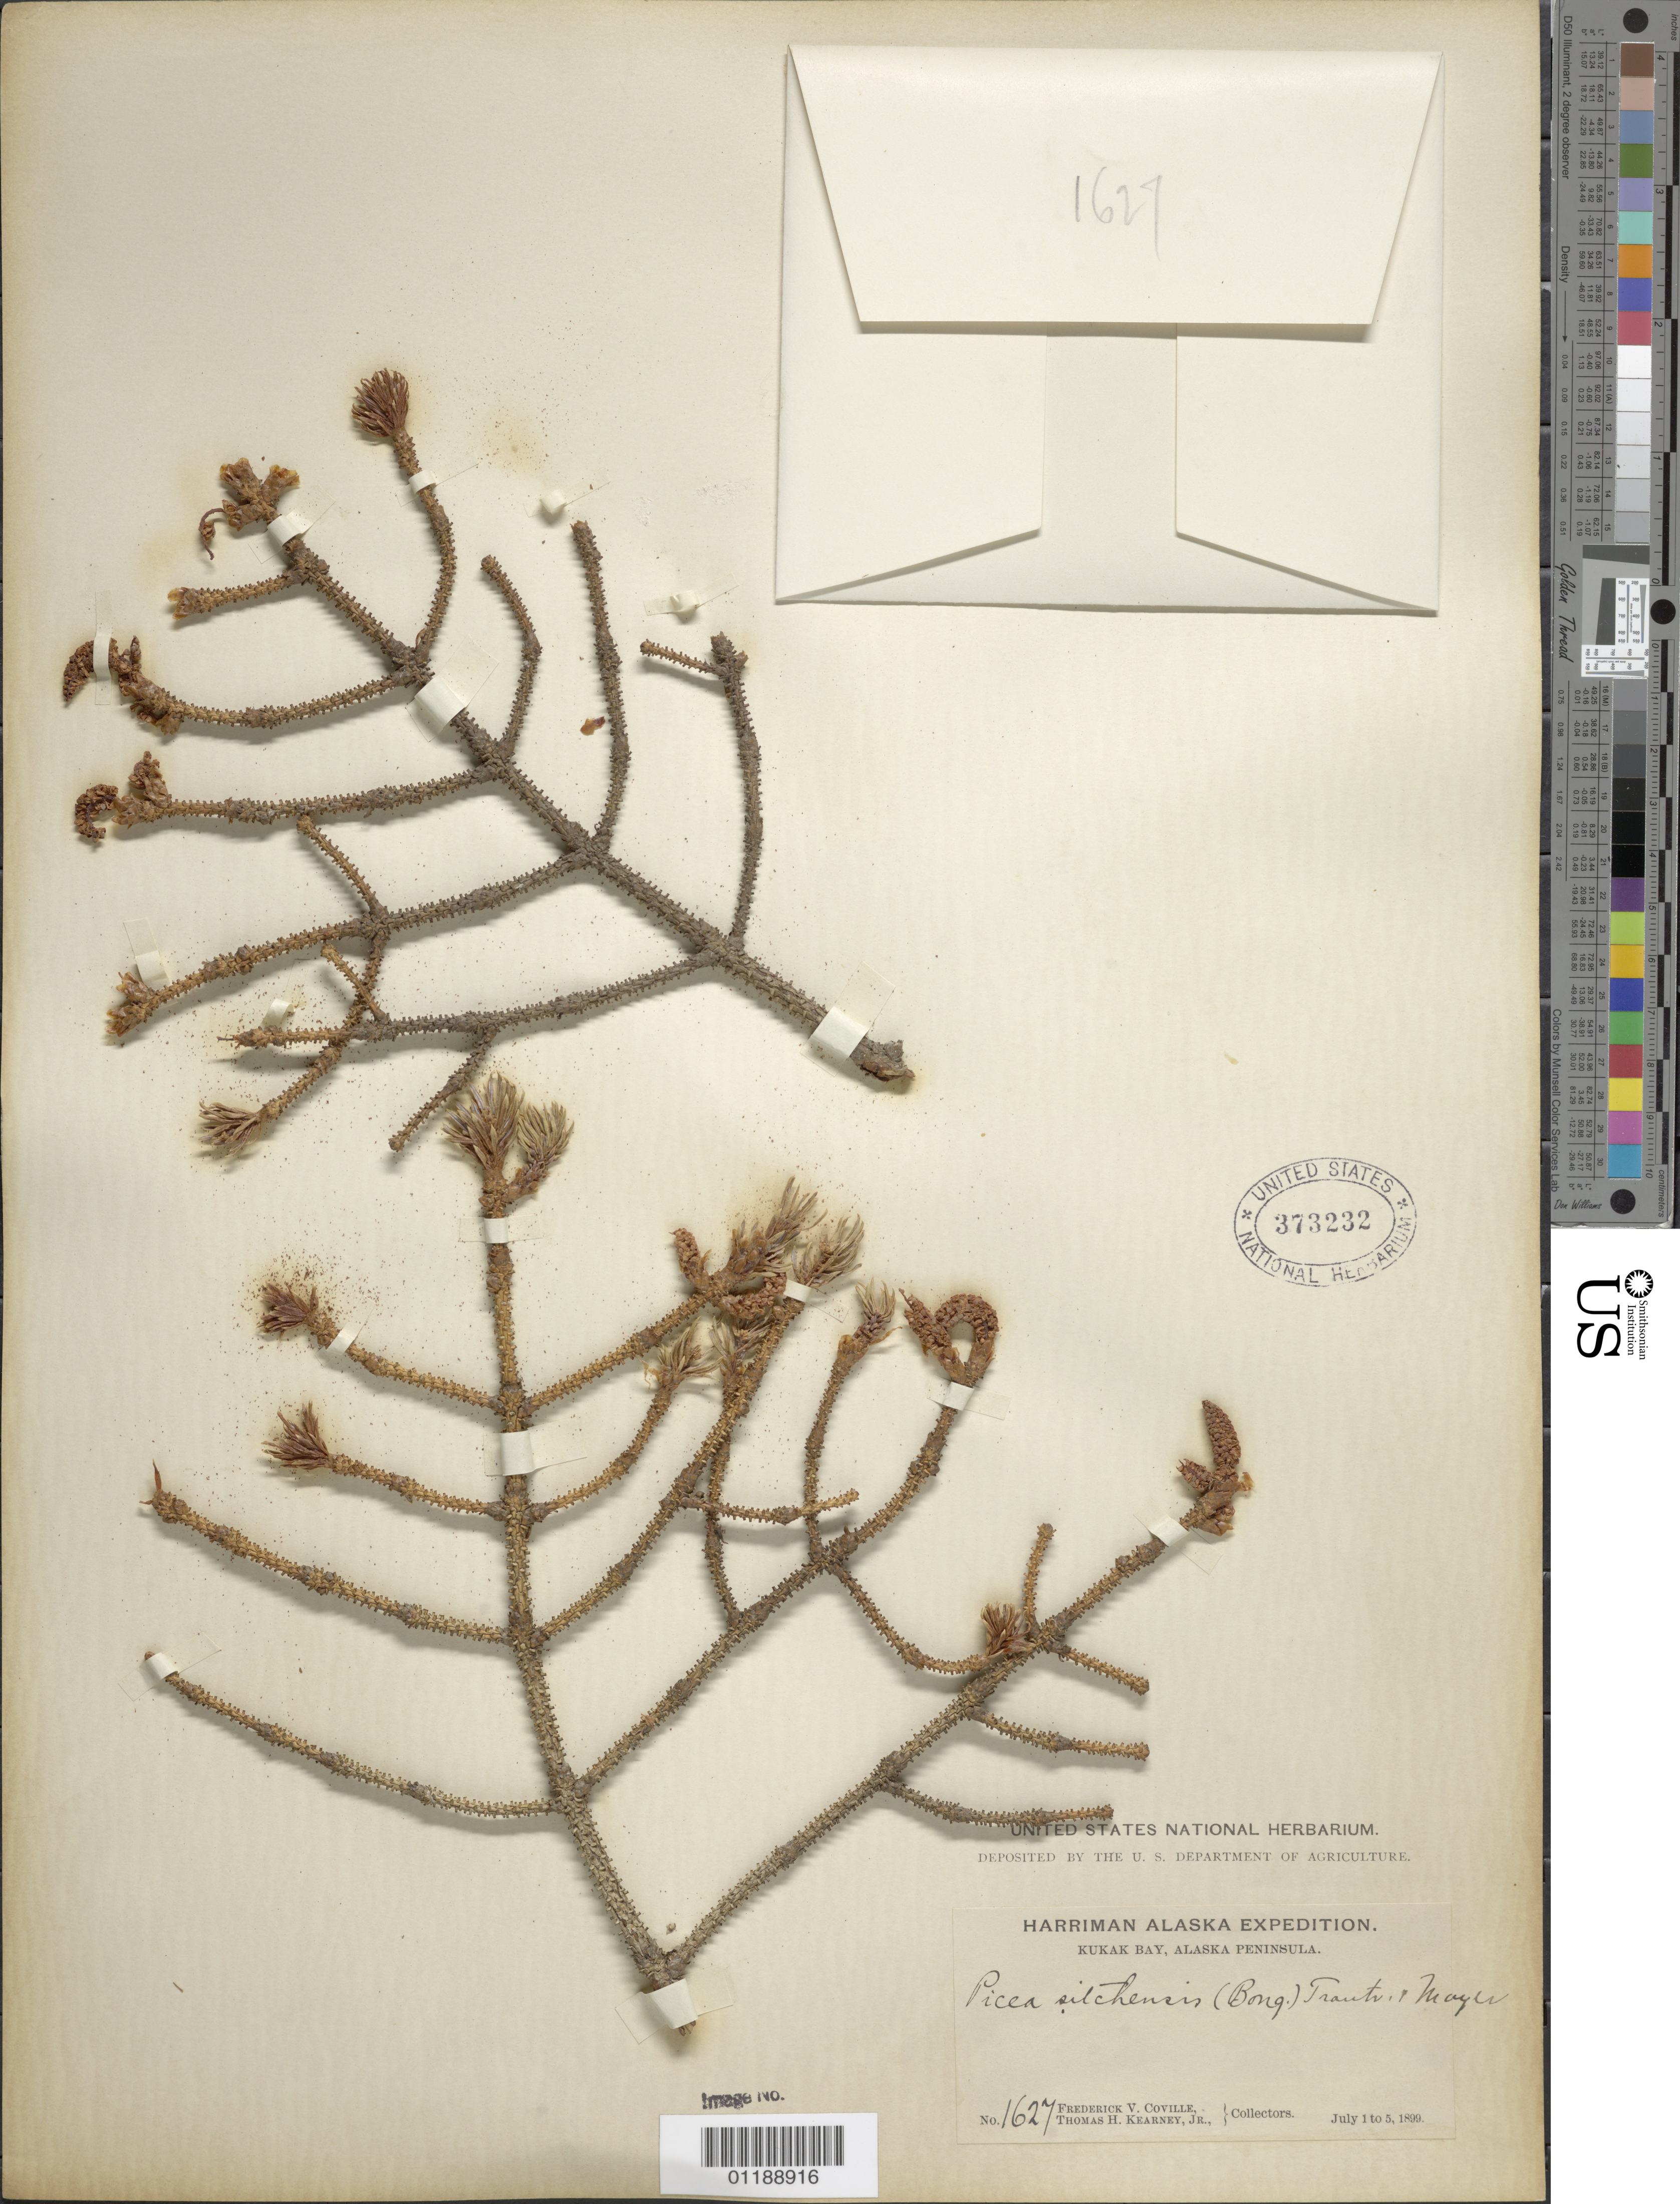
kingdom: Plantae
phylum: Tracheophyta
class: Pinopsida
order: Pinales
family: Pinaceae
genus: Picea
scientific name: Picea sitchensis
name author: (Bong.) Carrière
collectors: F. V. Coville & T. H. Kearney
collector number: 1627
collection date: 1899-07-01/1899-07-05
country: United States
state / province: Alaska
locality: Kukak Bay, Alaska Peninsula.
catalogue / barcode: US 373232